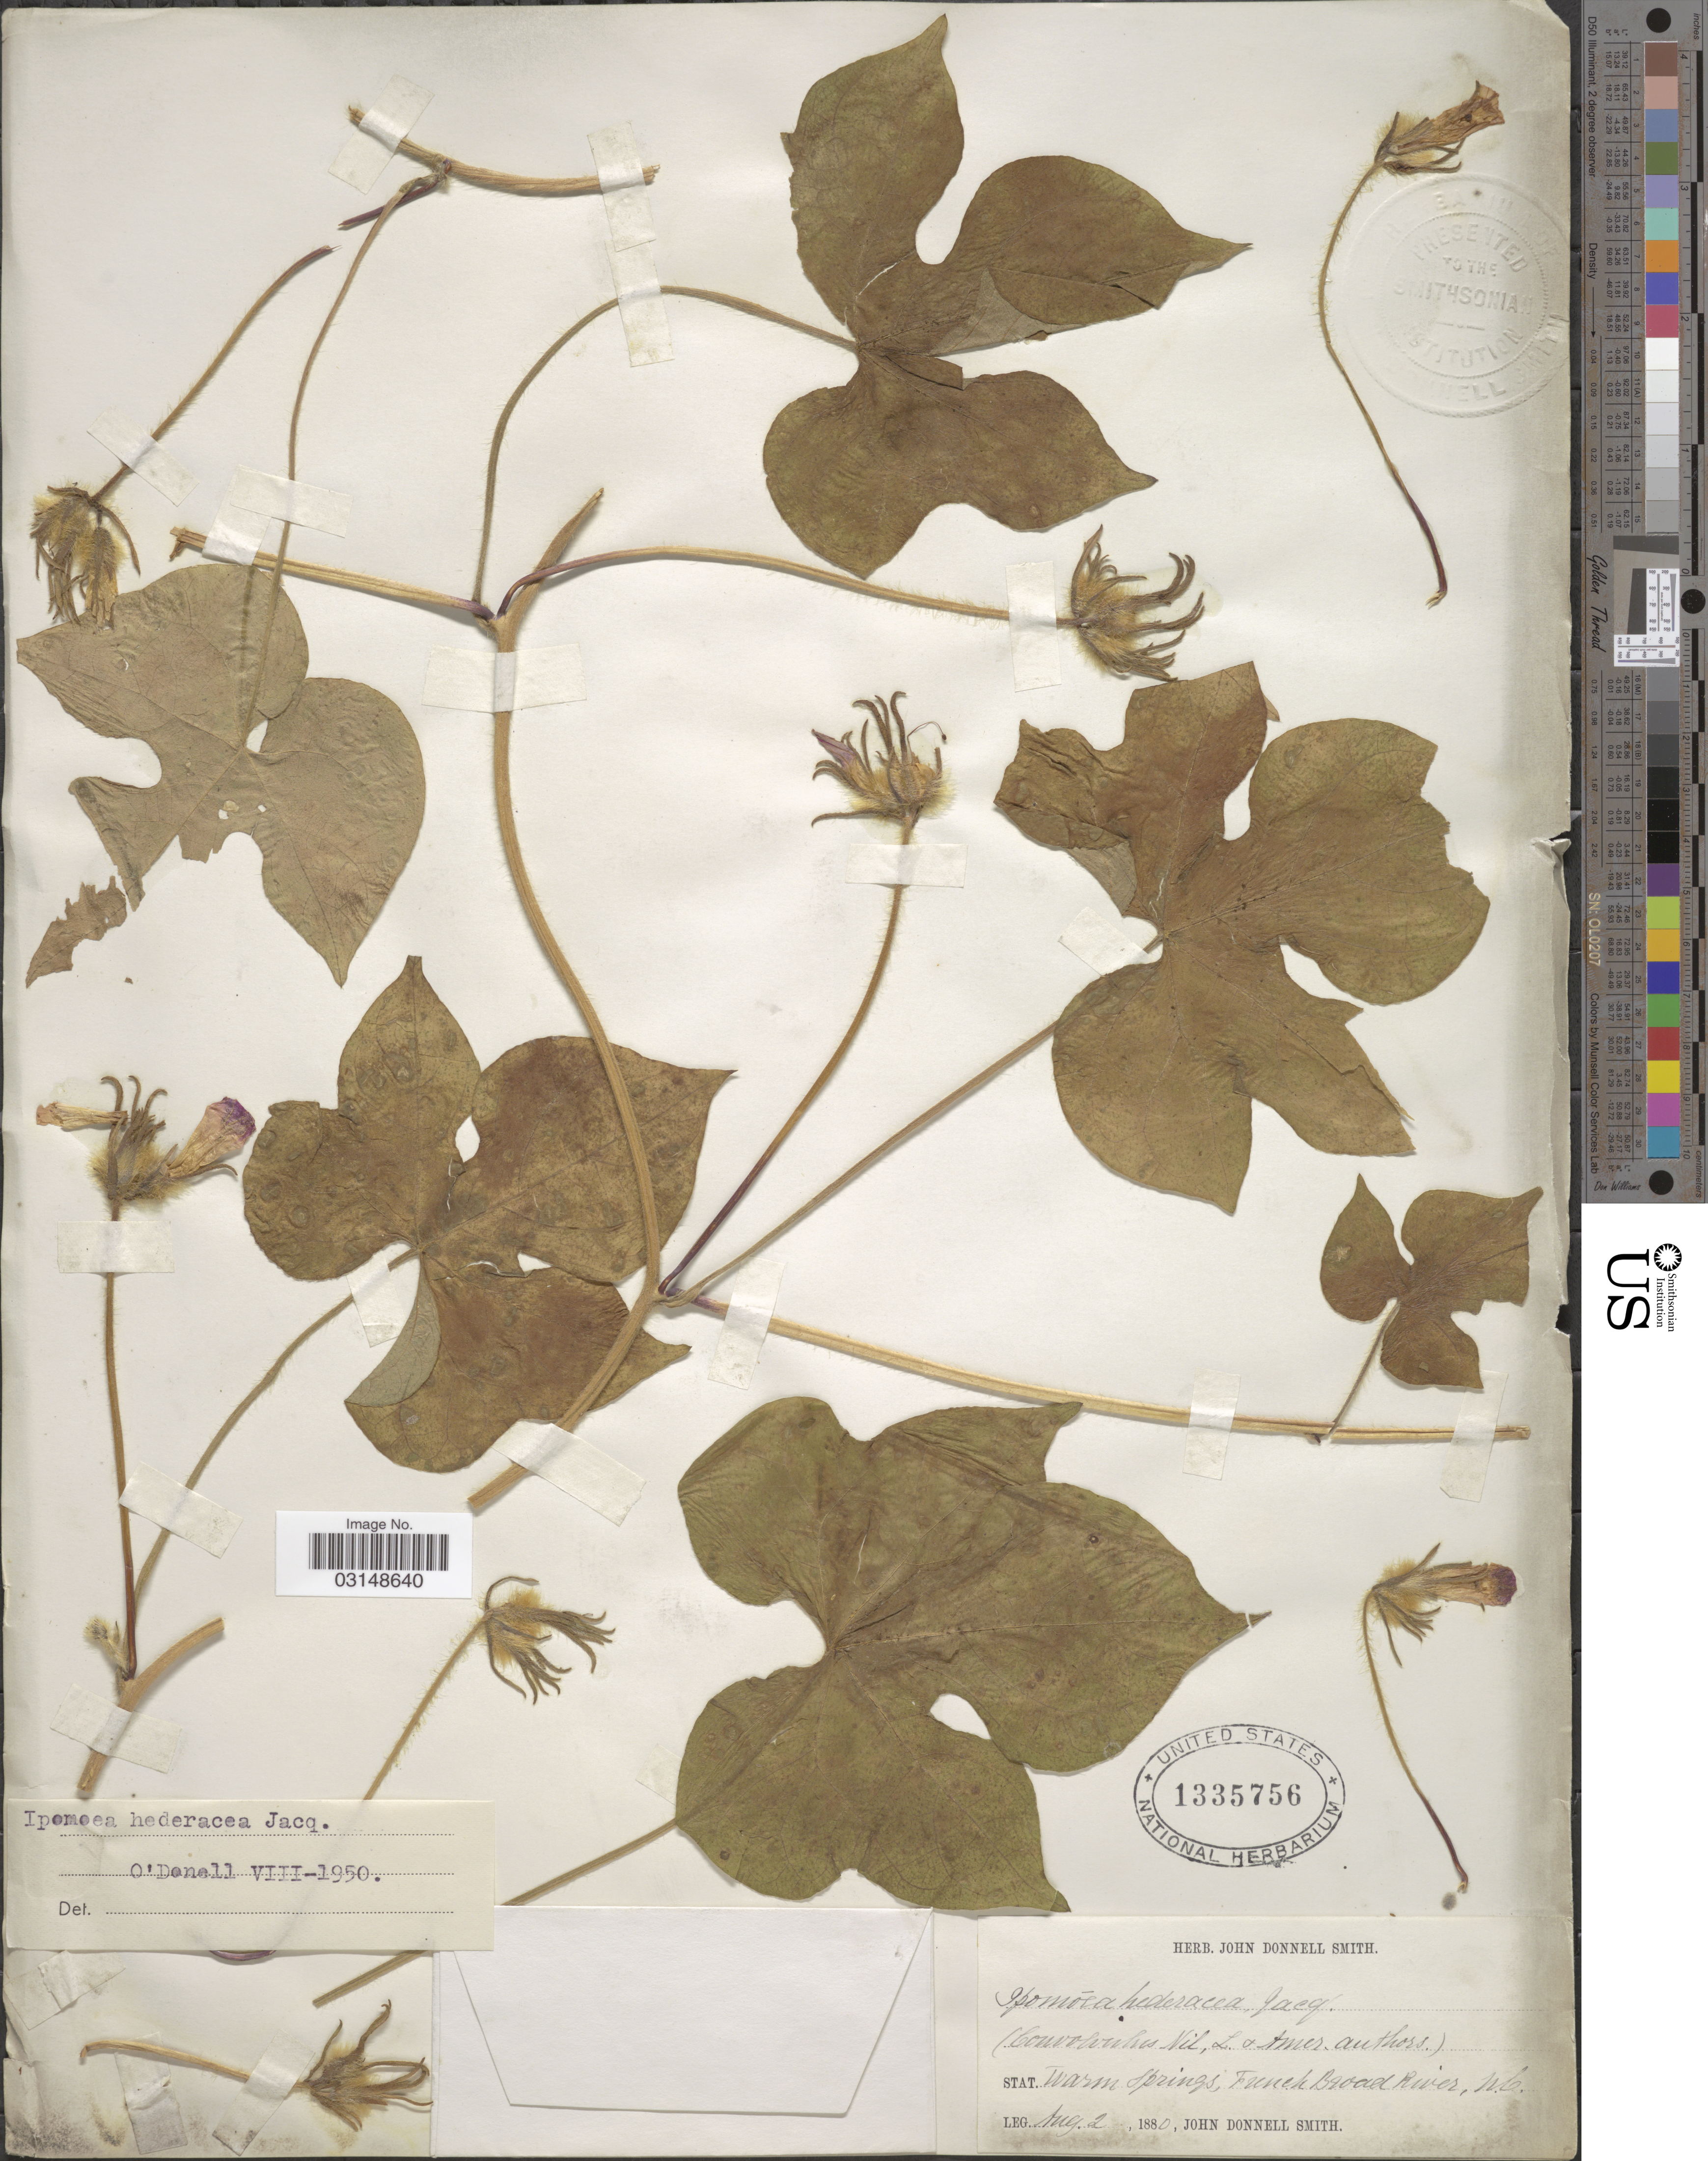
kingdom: Plantae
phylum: Tracheophyta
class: Magnoliopsida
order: Solanales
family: Convolvulaceae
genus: Ipomoea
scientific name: Ipomoea hederacea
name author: Jacq.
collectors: J. Donnell Smith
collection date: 1880-08-02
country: United States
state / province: North Carolina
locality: Stat. Warm Springs, French Broad River.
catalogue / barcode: US 1335756